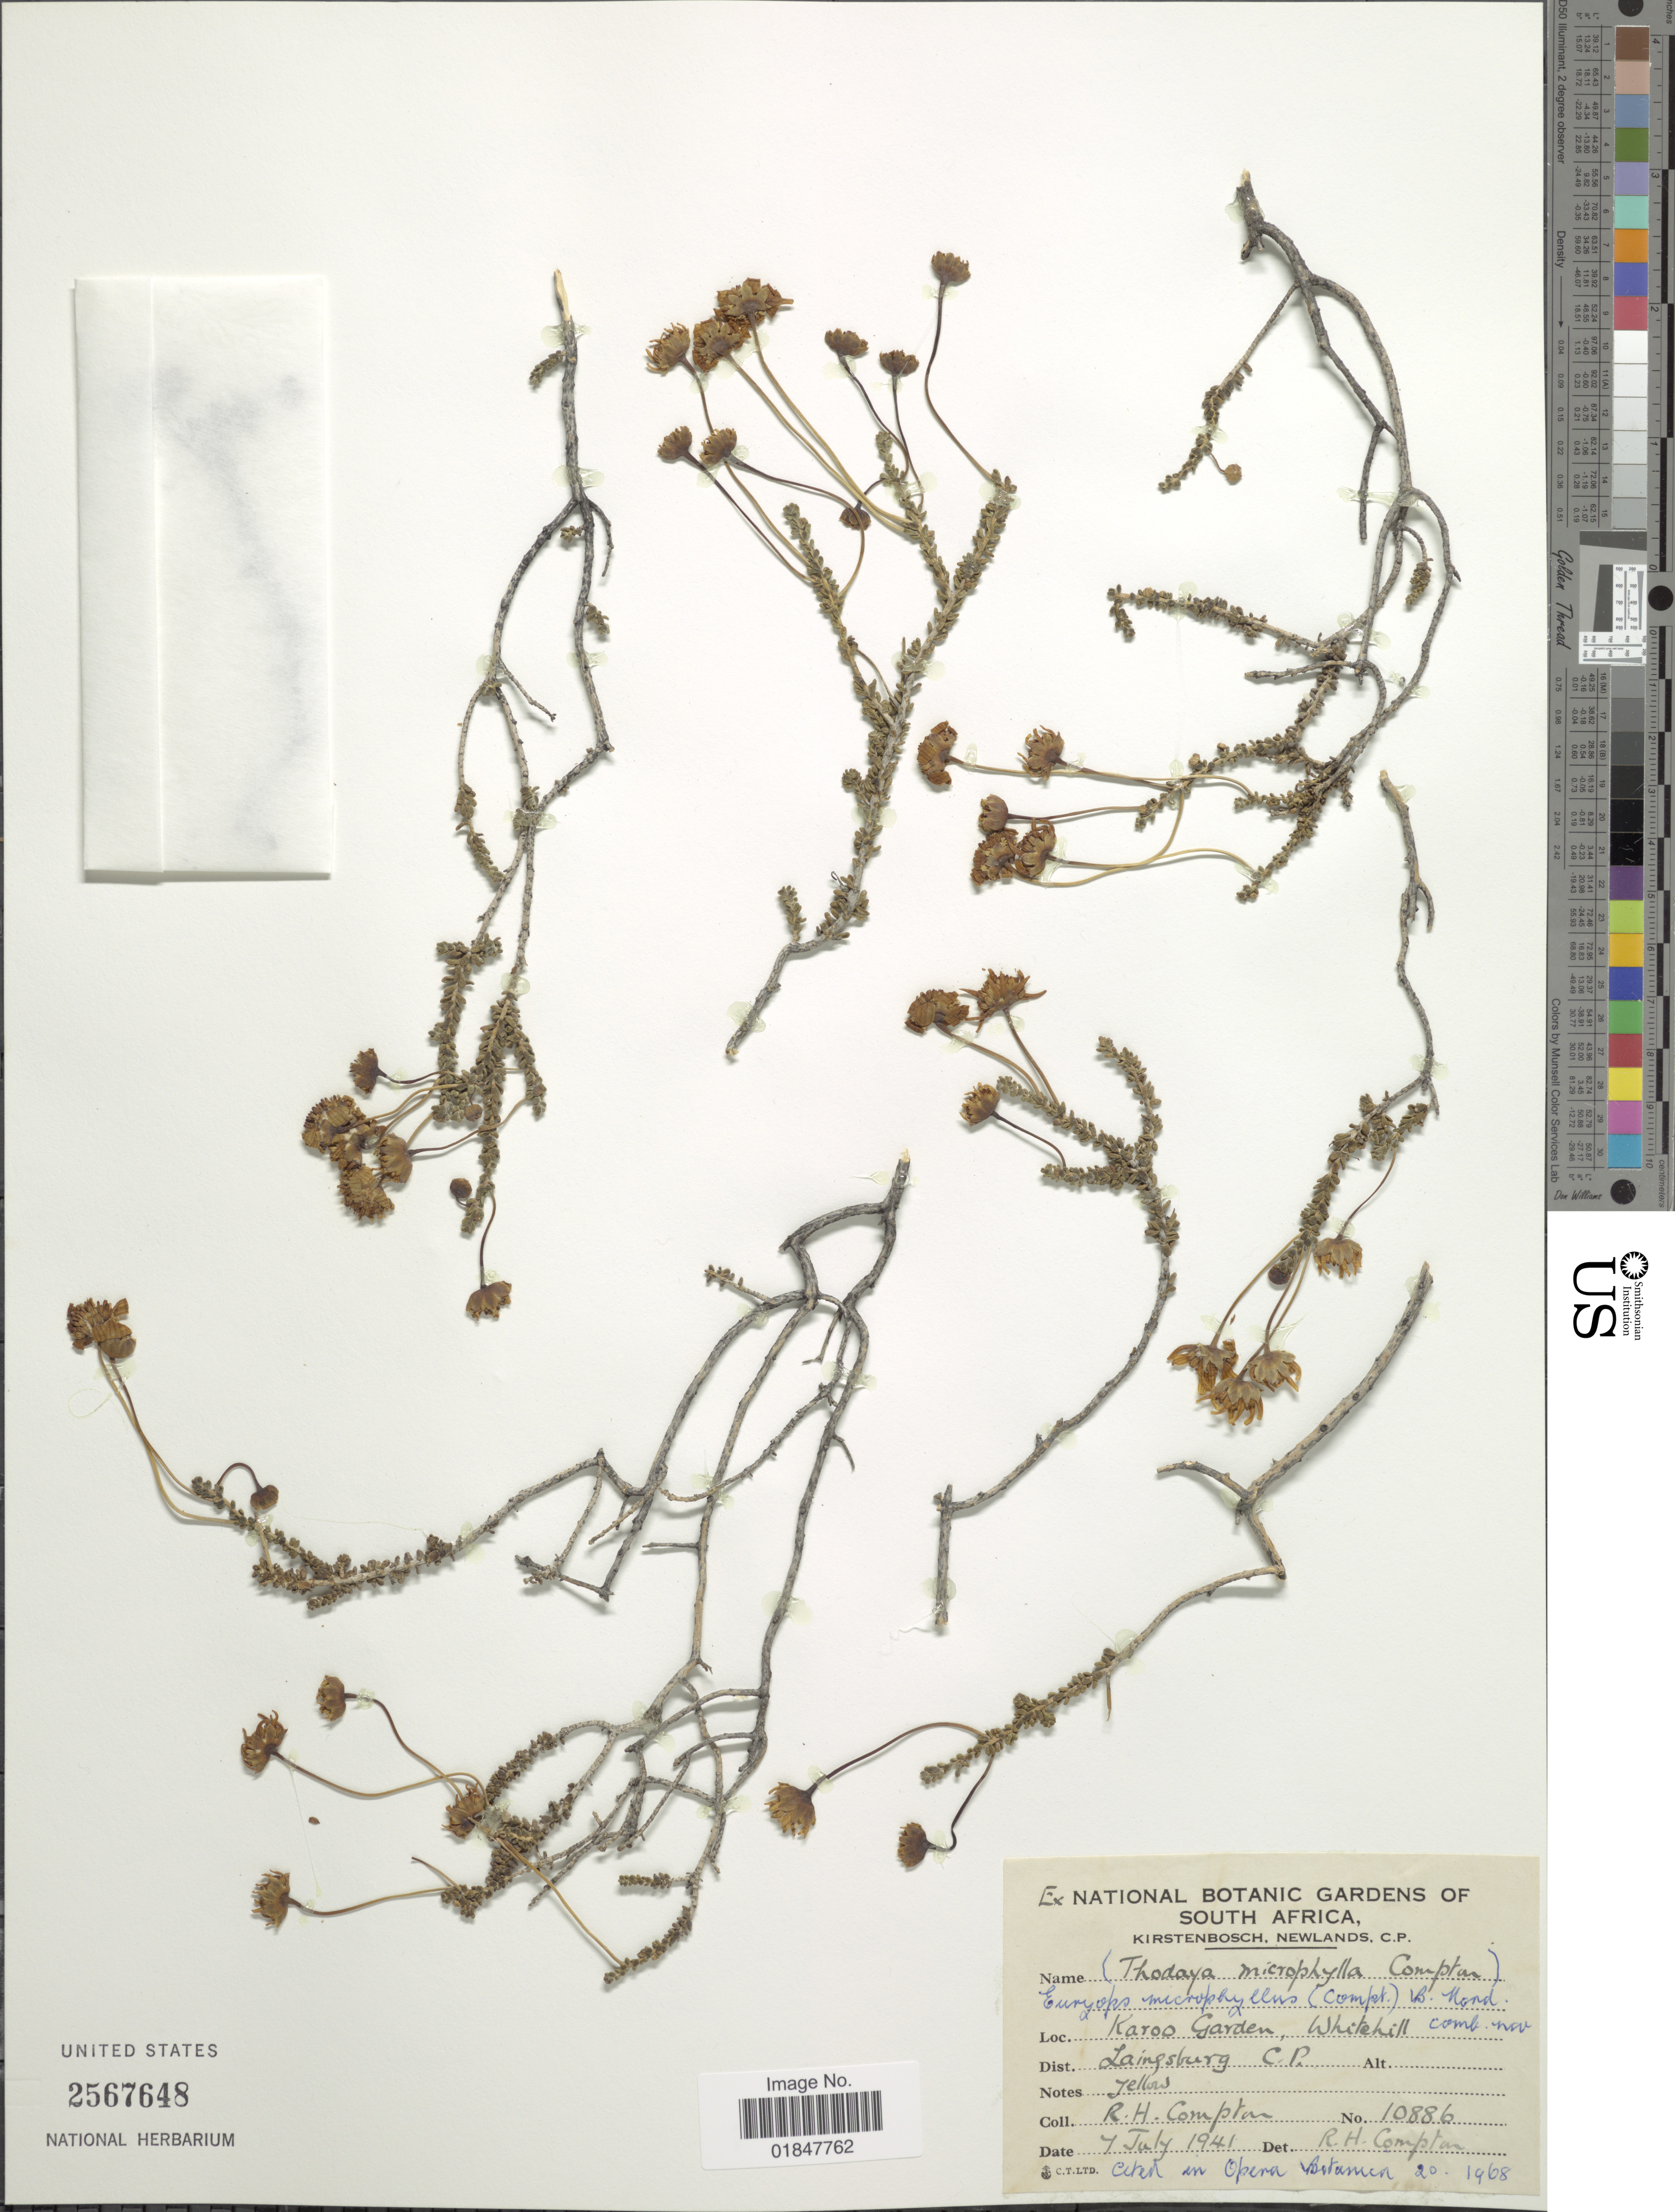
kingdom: Plantae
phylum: Tracheophyta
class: Magnoliopsida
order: Asterales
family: Asteraceae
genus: Euryops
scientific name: Euryops microphyllus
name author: (Compton) B. Nord.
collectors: R. H. Compton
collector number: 10886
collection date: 1941-07-04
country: South Africa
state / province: Western Cape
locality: Karoo Garden, Whitehill, Laingsburg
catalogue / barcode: US 2567648